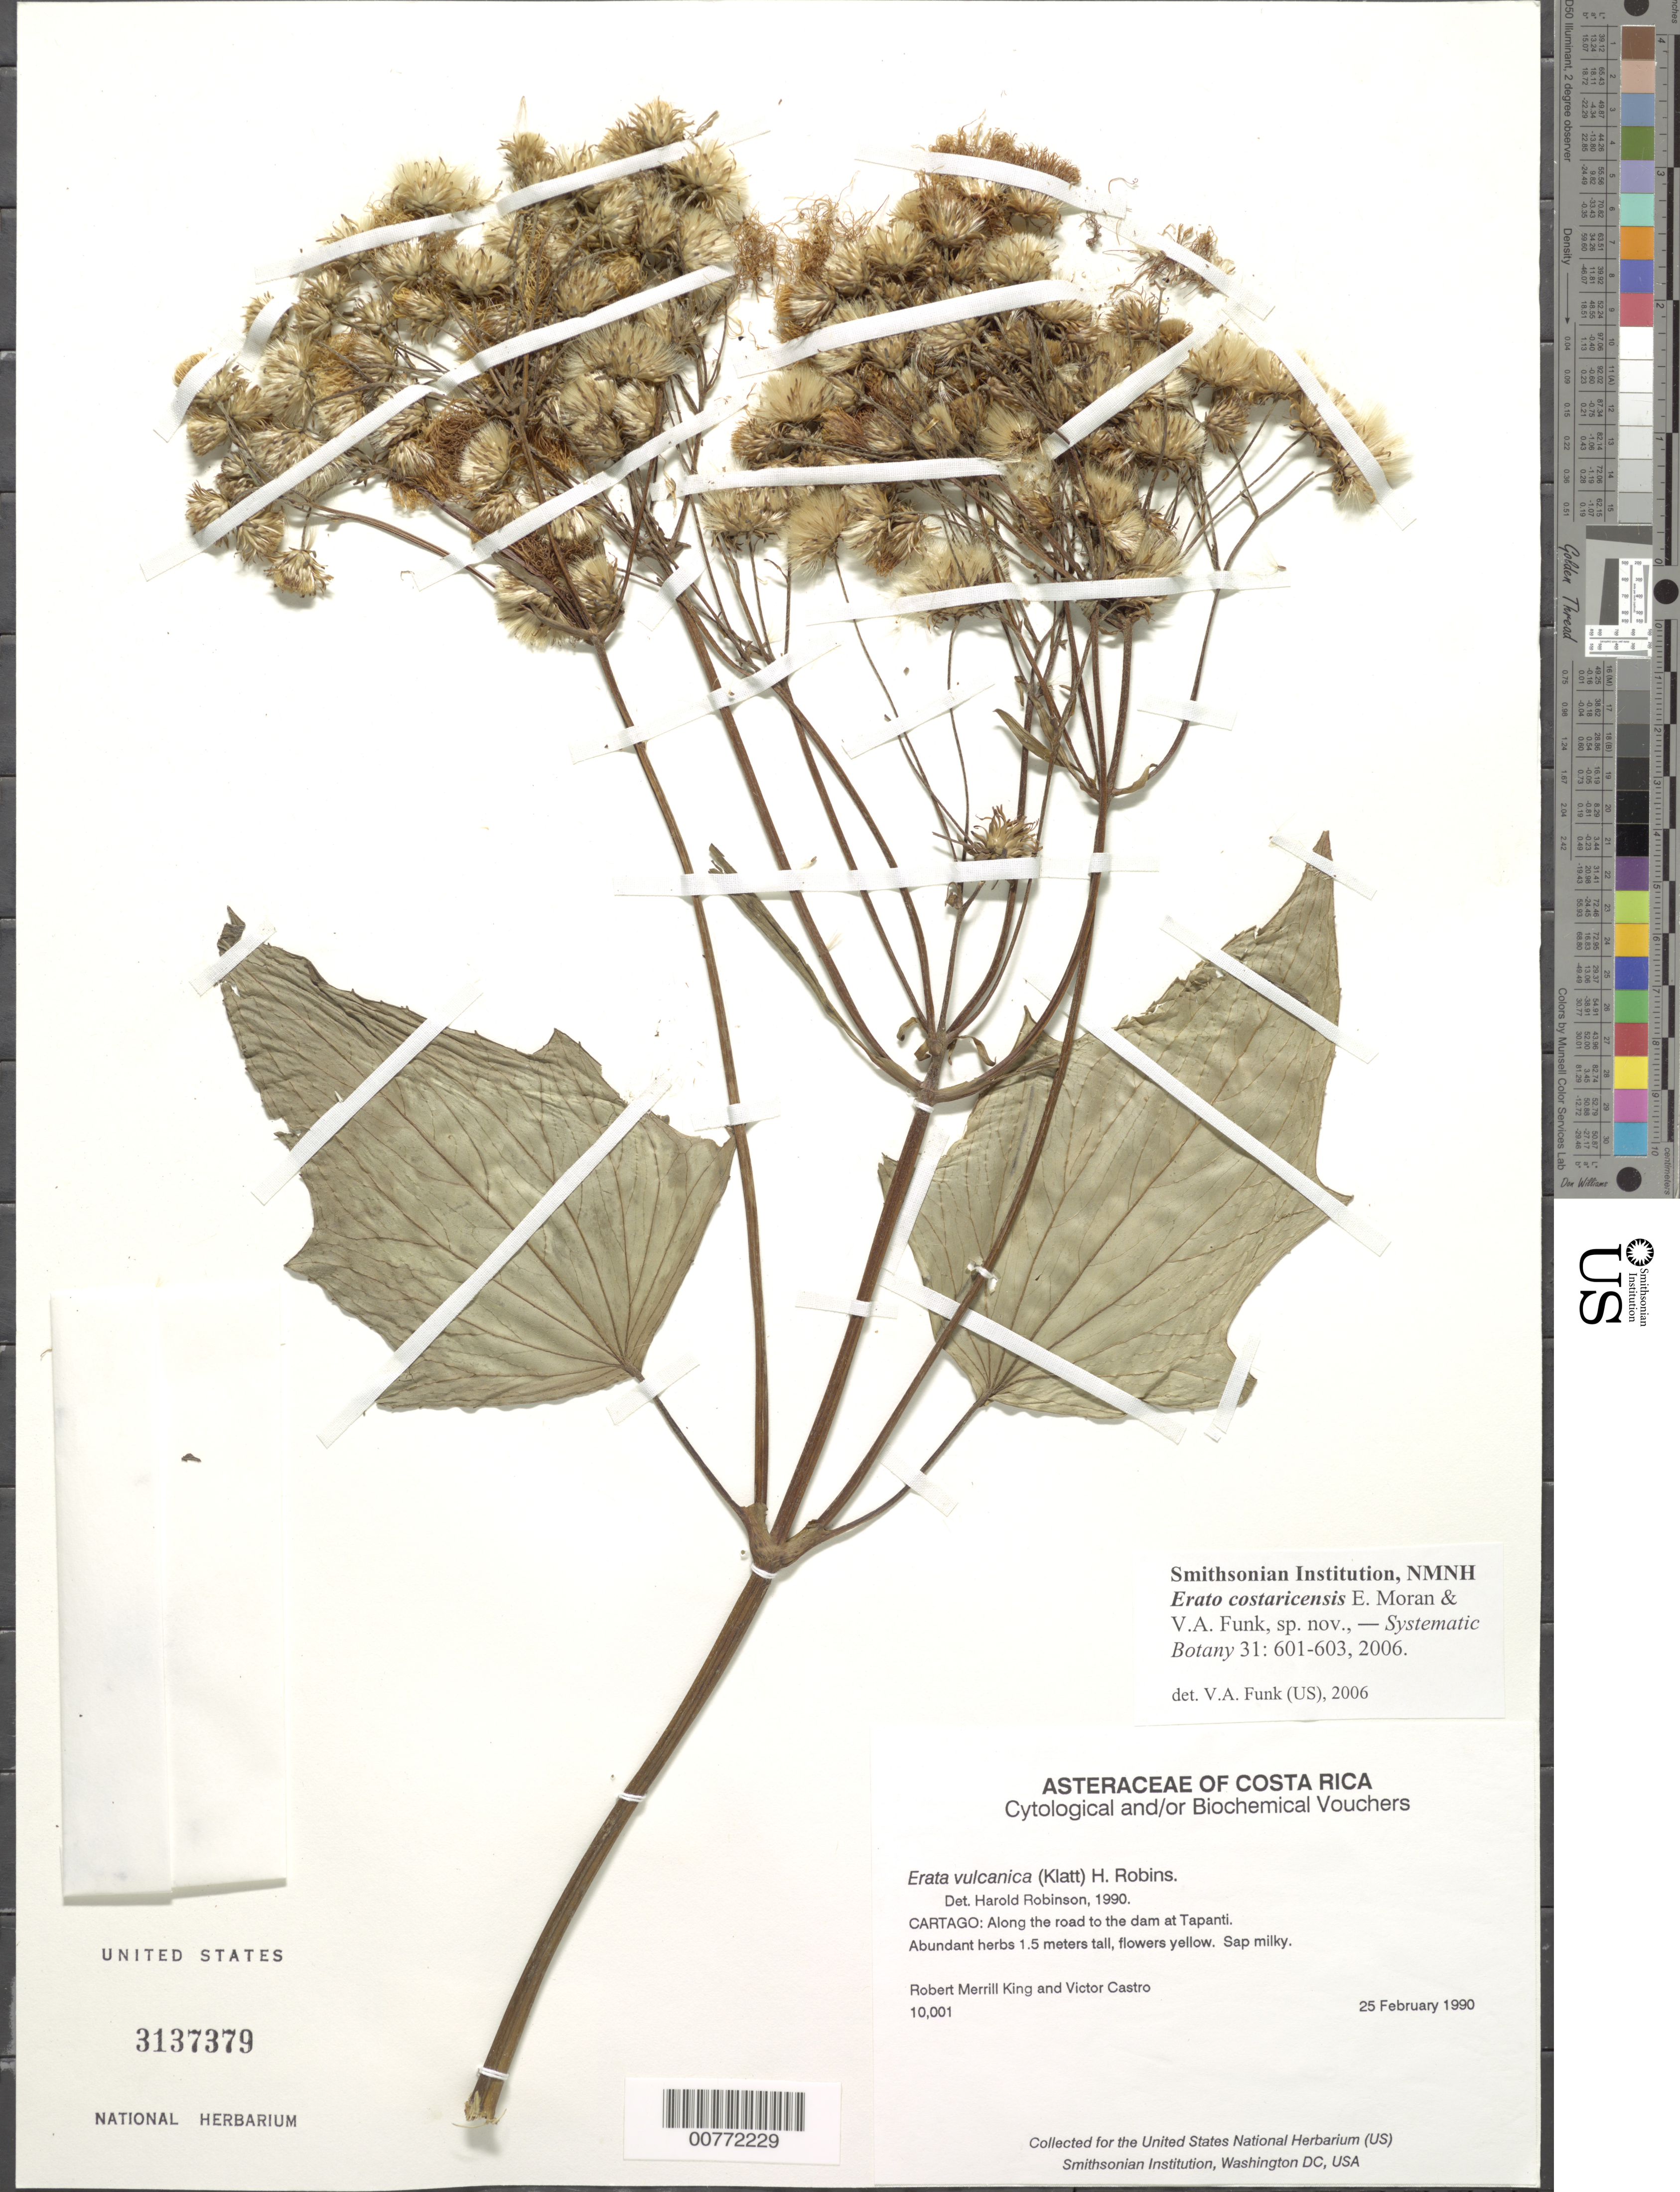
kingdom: Plantae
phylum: Tracheophyta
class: Magnoliopsida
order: Asterales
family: Asteraceae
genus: Erato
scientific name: Erato costaricensis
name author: Moran & V.A. Funk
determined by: Funk, Vicki A., (BOT), Smithsonian Institution - National Museum of Natural History (UNITED STATES)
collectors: R. M. King & V. Castro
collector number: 10001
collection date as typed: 25 February 1990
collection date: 1990-02-25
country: Costa Rica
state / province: Cartago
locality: Tapanti, along road to the dam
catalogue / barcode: US 3137379